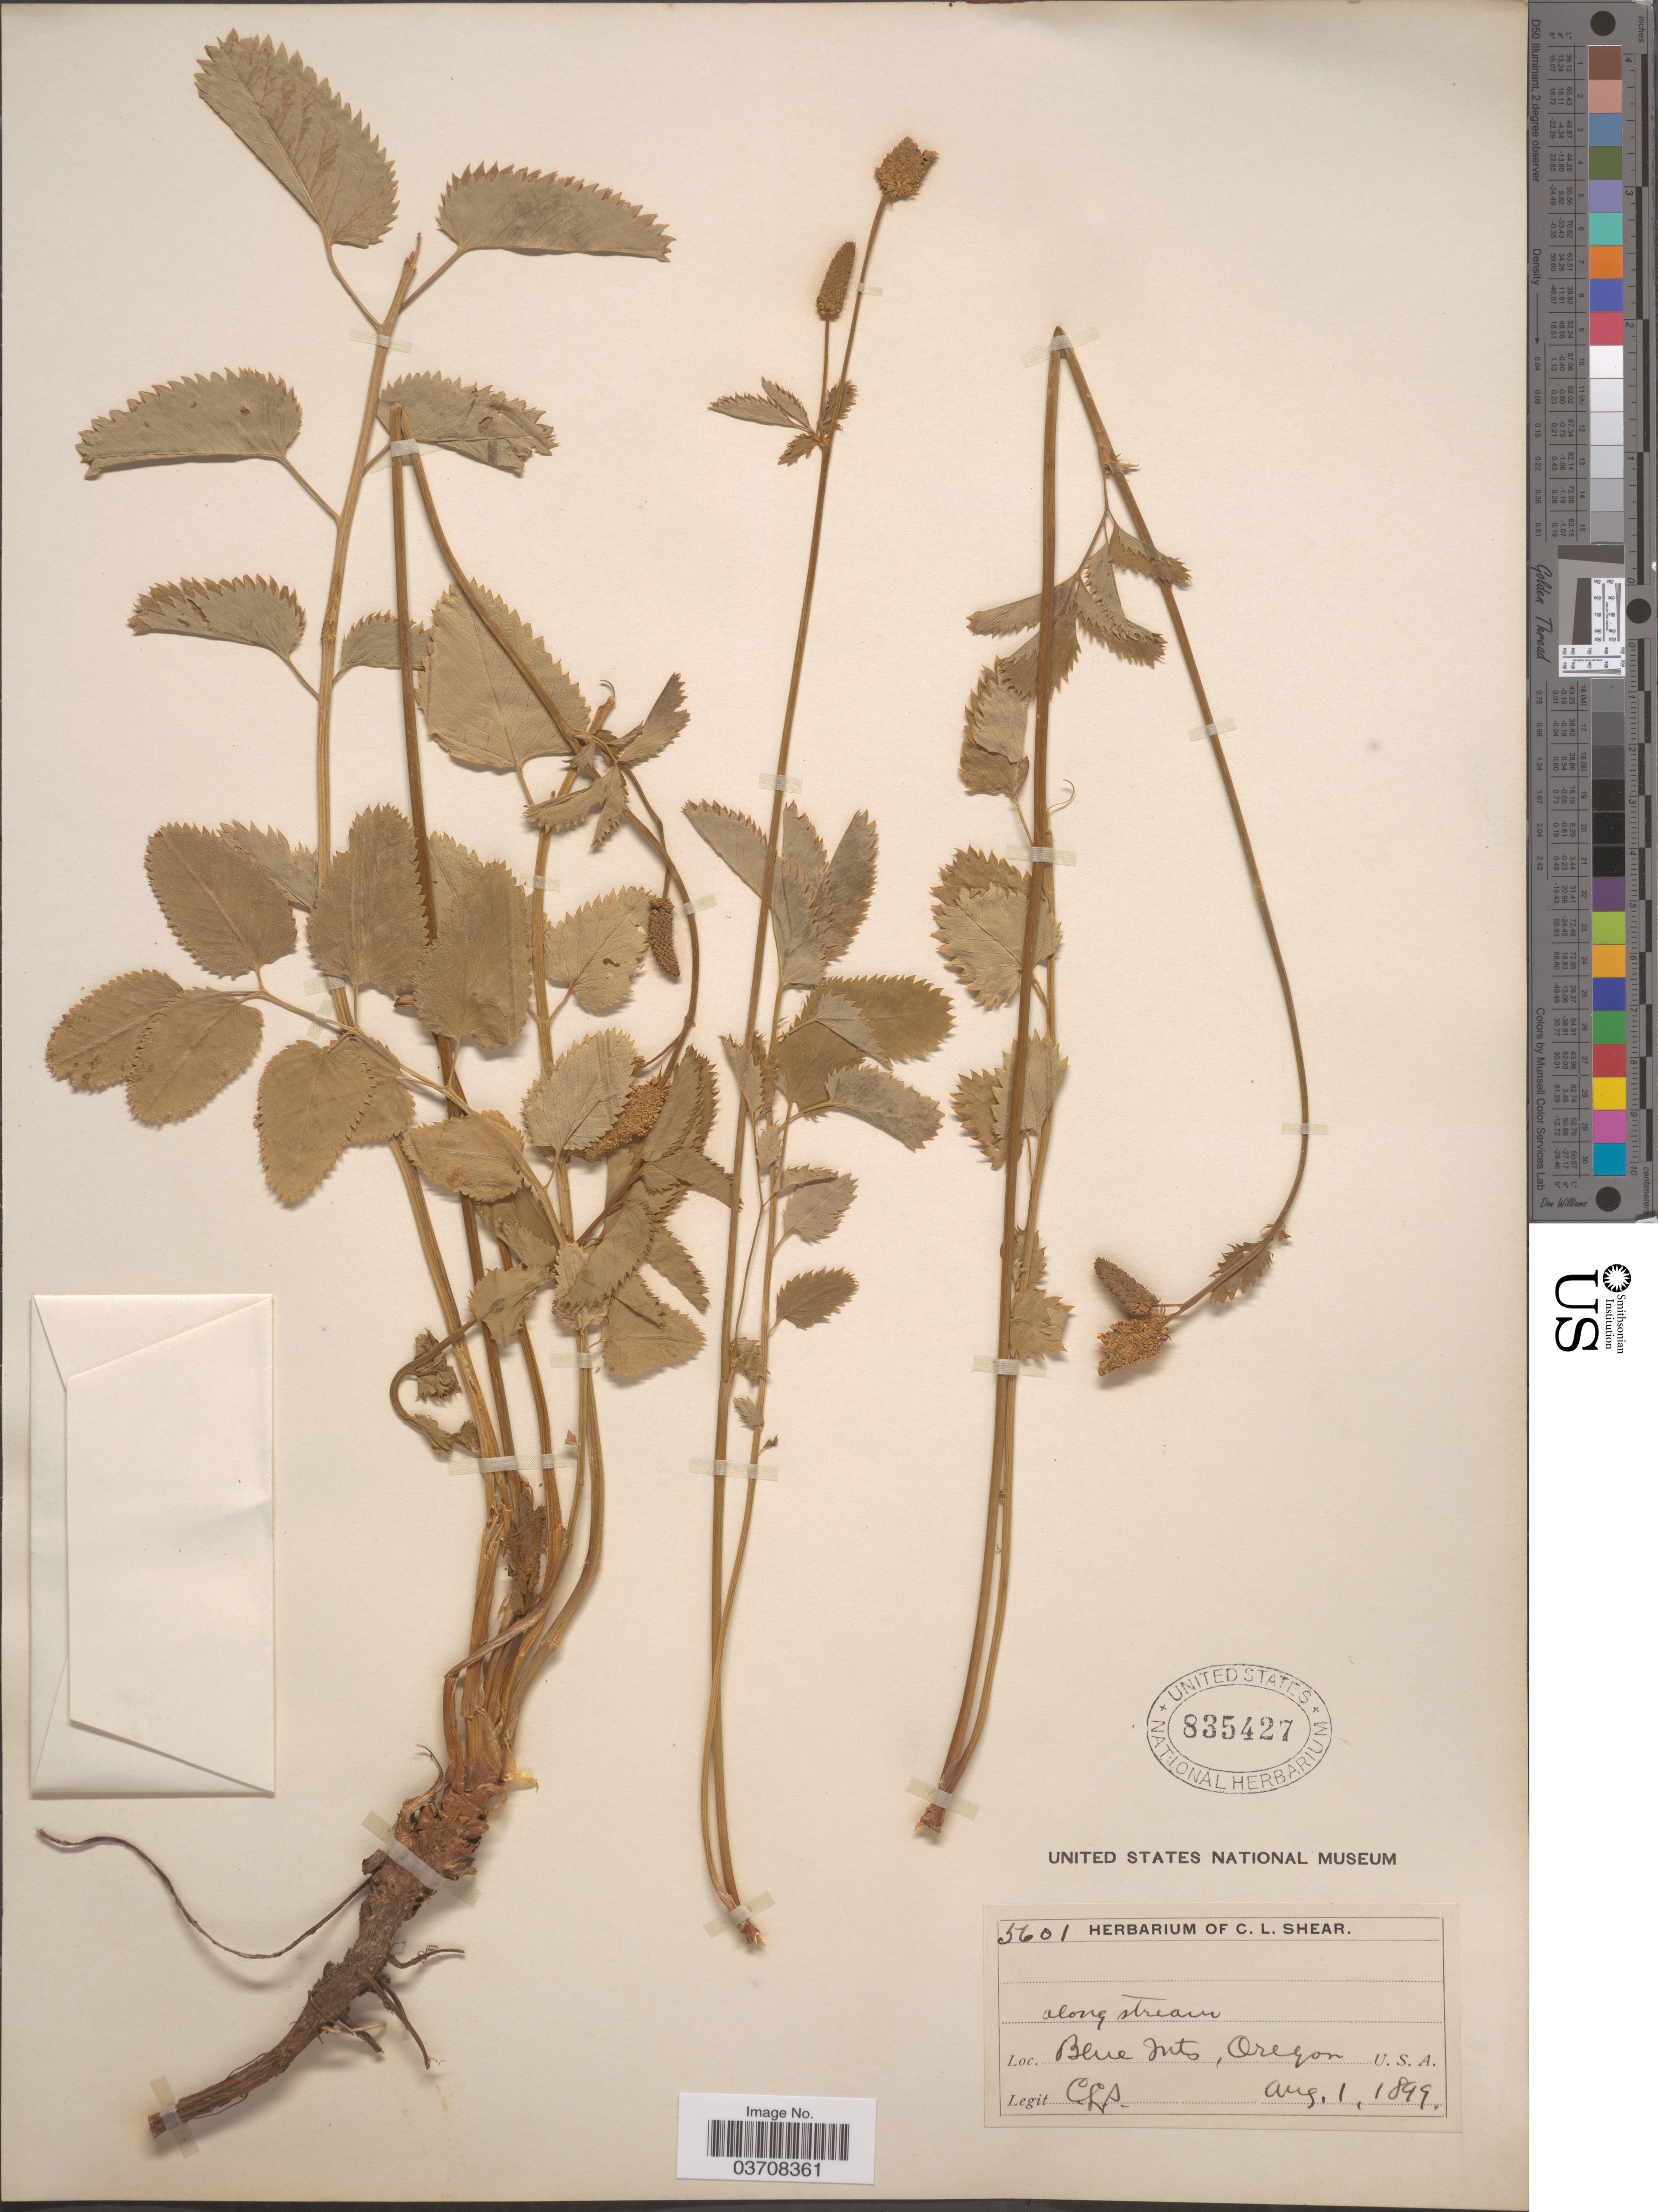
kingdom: Plantae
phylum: Tracheophyta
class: Magnoliopsida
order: Rosales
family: Rosaceae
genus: Sanguisorba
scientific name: Sanguisorba stipulata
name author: Raf.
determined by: Strong, Mark T., (BOT), Smithsonian Institution - National Museum of Natural History (UNITED STATES)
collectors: C. L. Shear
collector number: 5601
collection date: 1899-08-01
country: United States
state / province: Oregon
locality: Blue Mts.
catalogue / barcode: US 835427